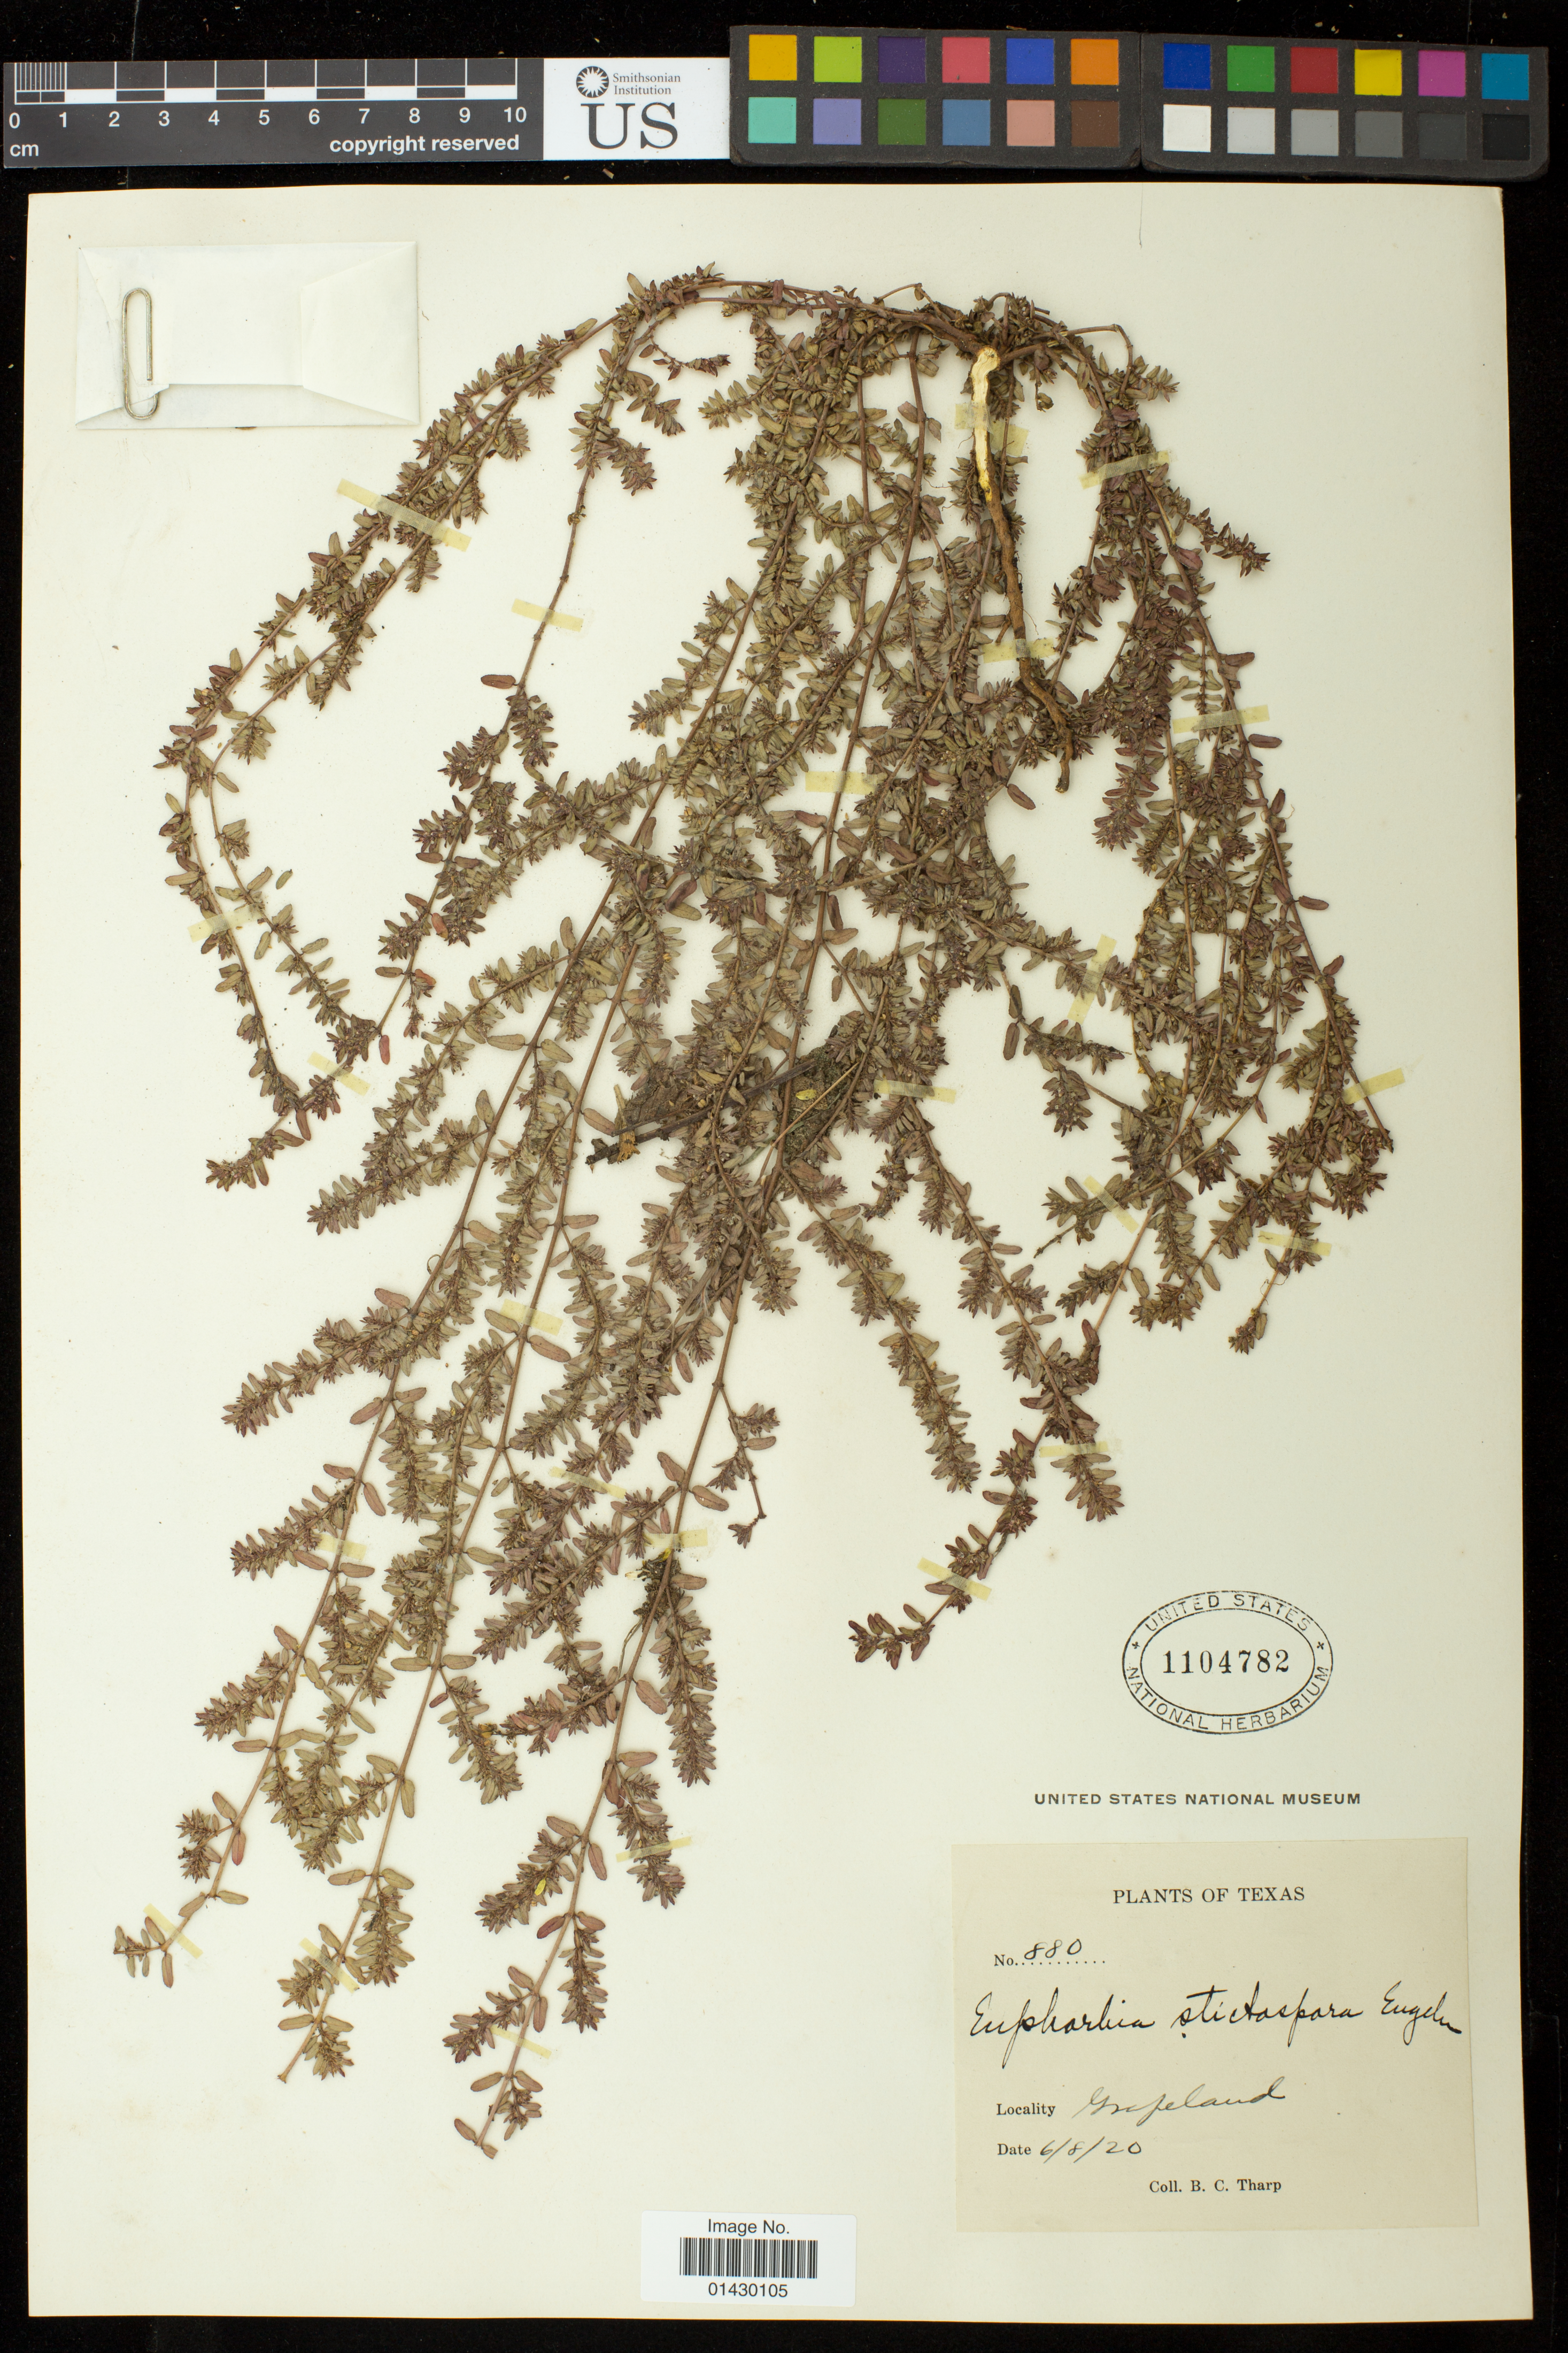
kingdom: Plantae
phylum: Tracheophyta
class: Magnoliopsida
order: Malpighiales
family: Euphorbiaceae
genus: Euphorbia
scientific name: Euphorbia stictospora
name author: Engelm.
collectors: B. C. Tharp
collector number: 880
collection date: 1920-06-08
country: United States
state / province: Texas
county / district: Houston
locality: Grapeland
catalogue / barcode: US 1104782